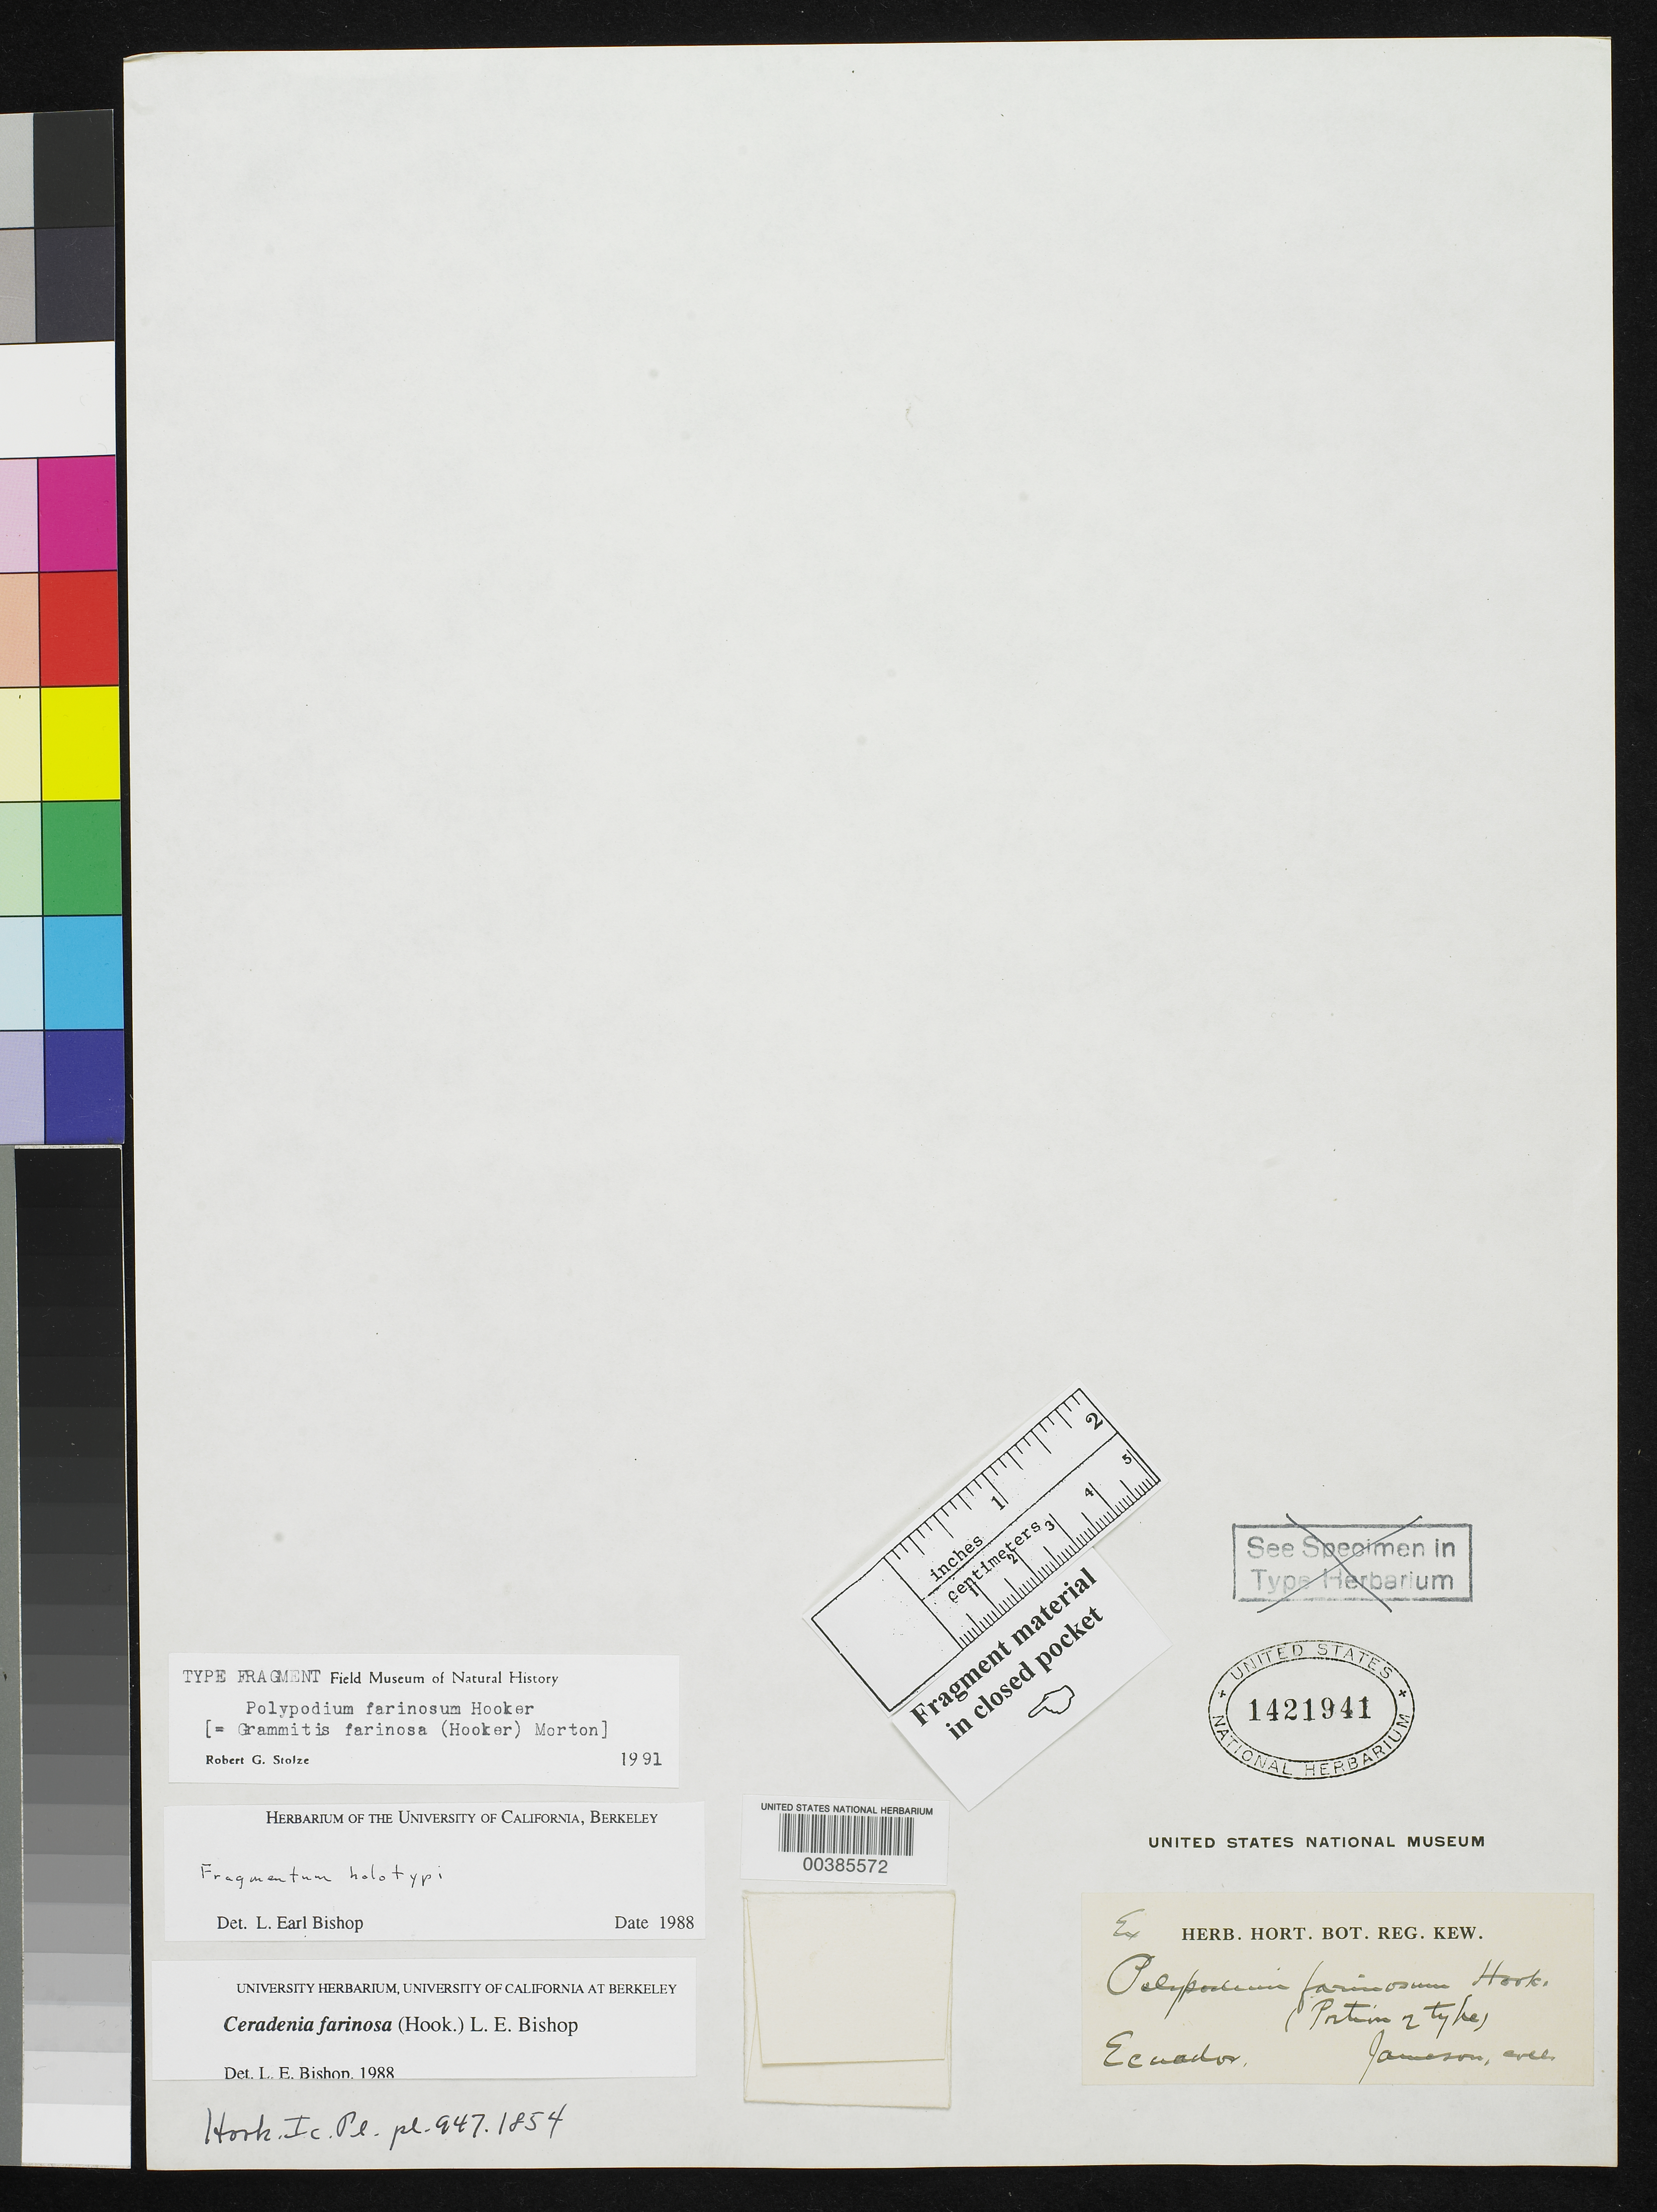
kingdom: Plantae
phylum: Tracheophyta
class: Polypodiopsida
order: Polypodiales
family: Polypodiaceae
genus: Polypodium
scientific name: Polypodium farinosum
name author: Hook.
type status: Type Fragment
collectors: W. Jameson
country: Ecuador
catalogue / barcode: US 1421941